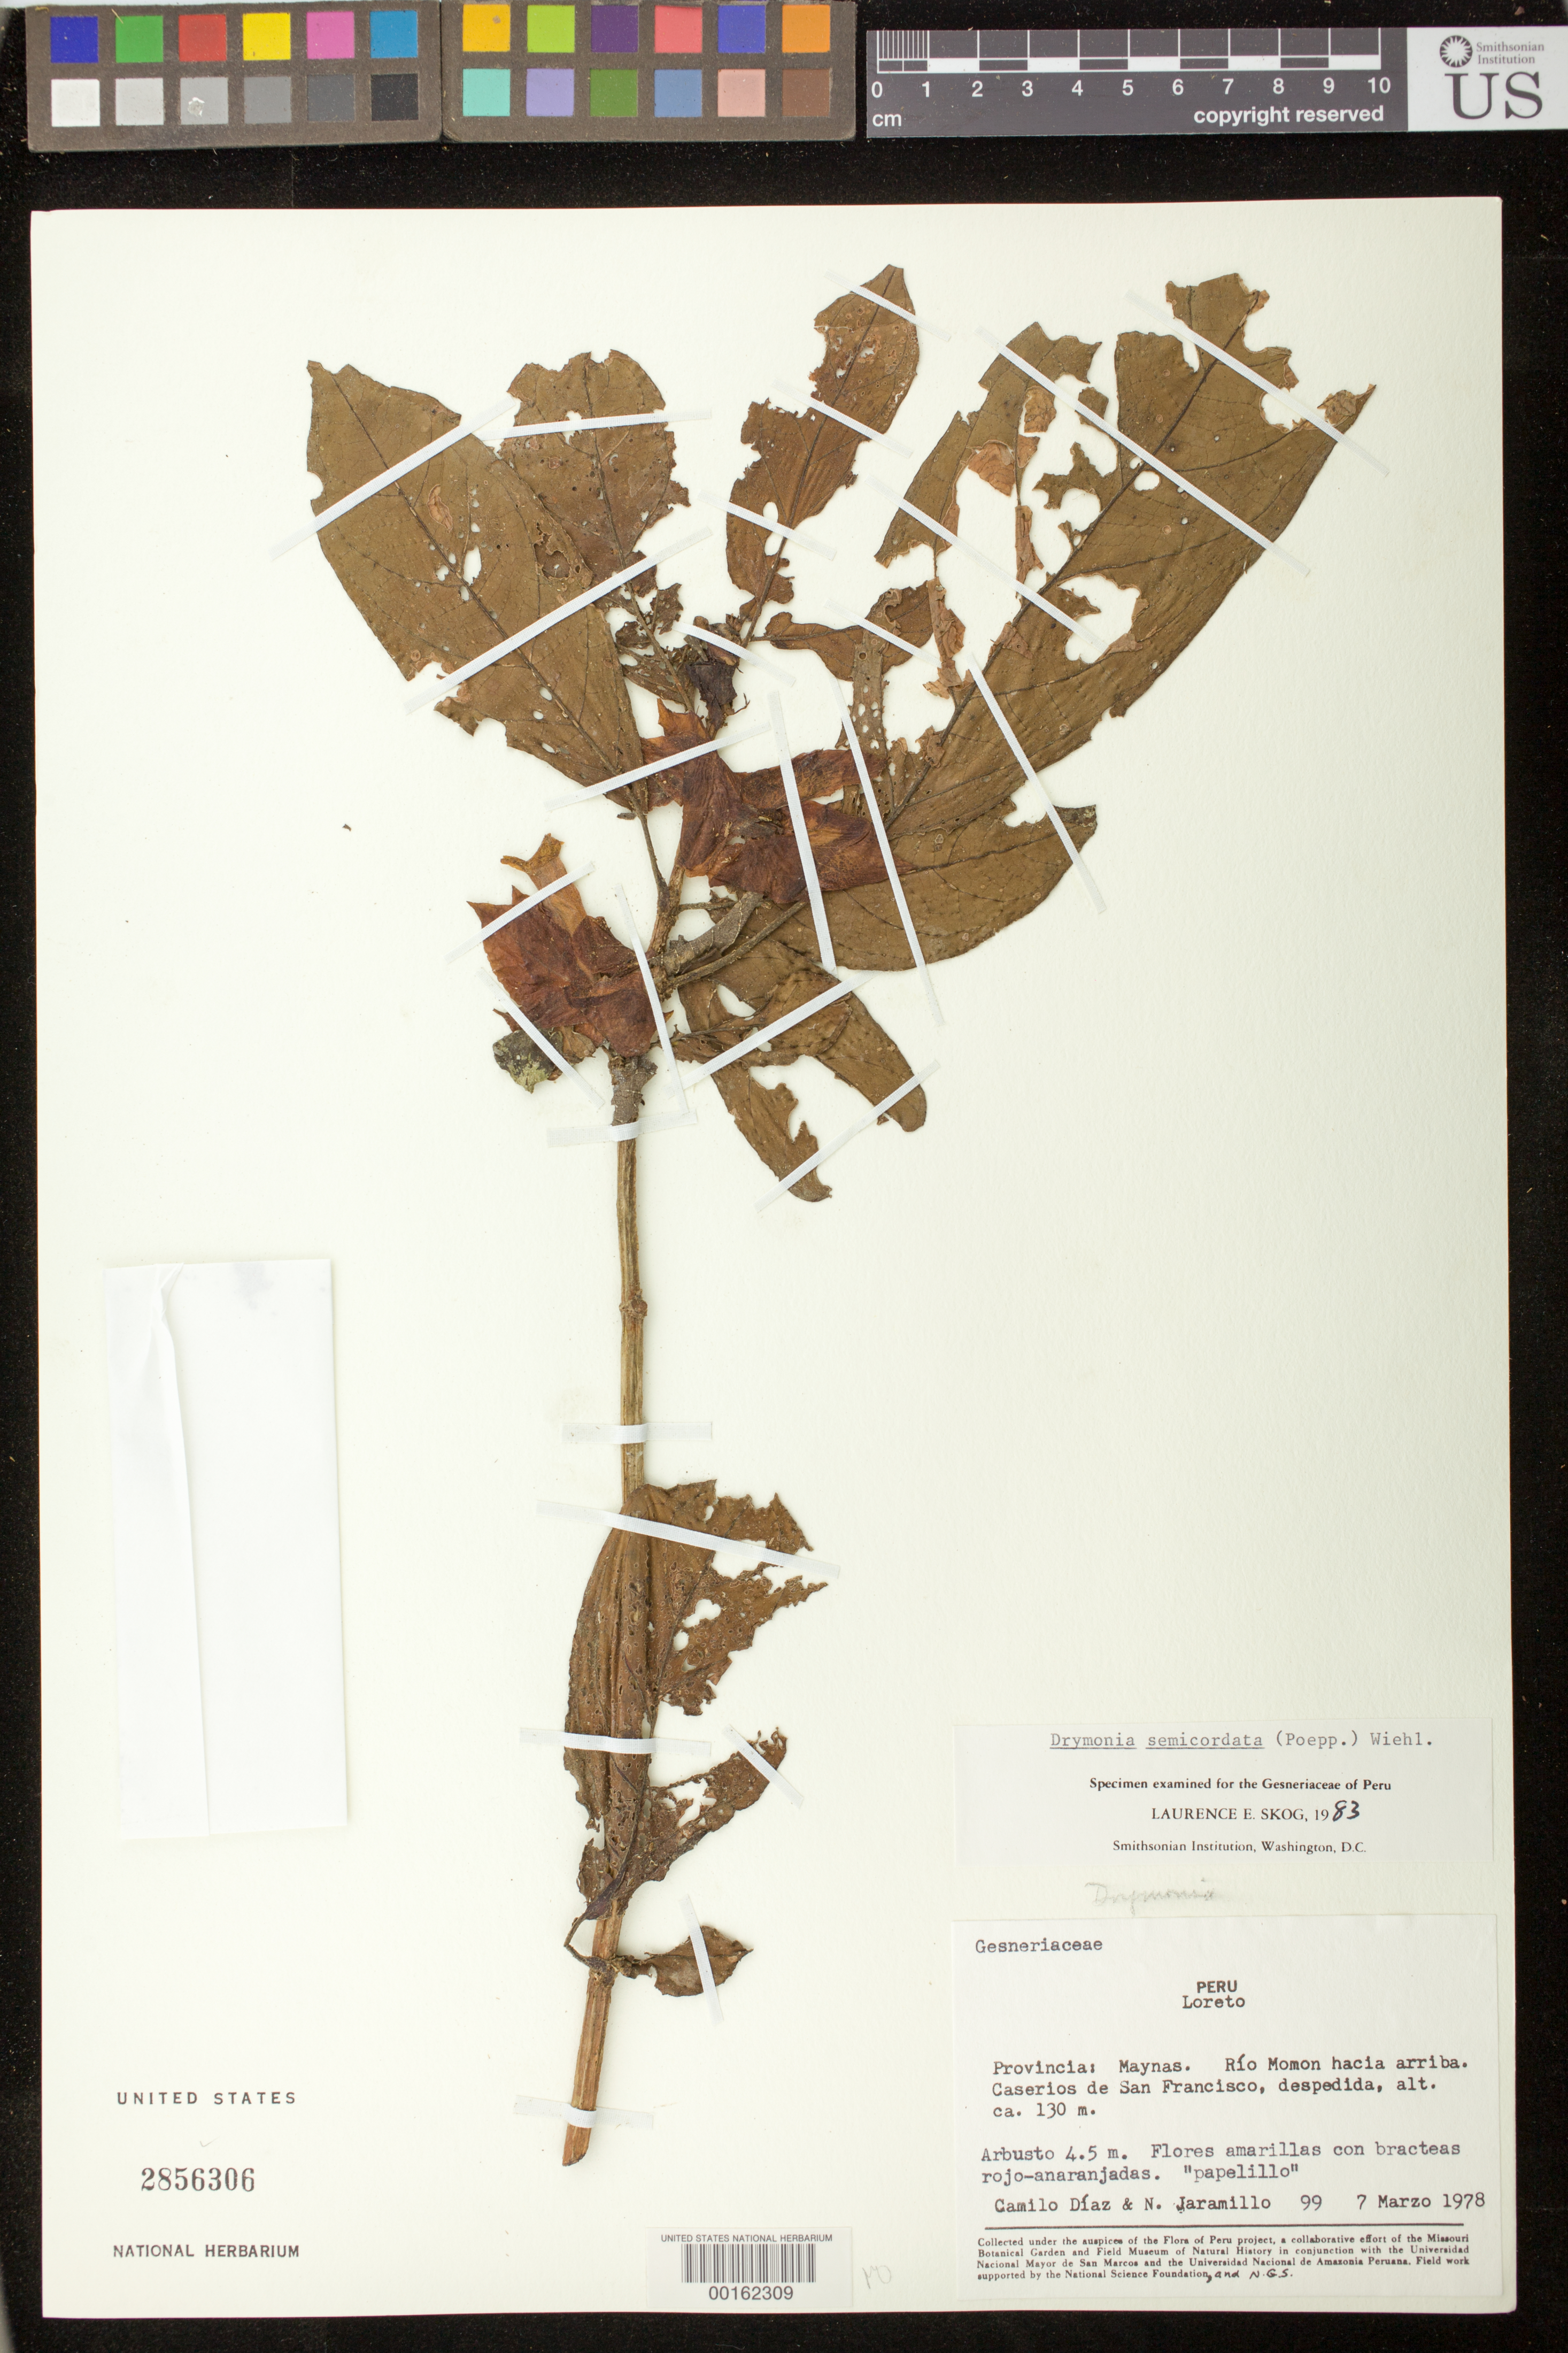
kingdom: Plantae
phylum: Tracheophyta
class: Magnoliopsida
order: Lamiales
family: Gesneriaceae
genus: Drymonia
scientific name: Drymonia semicordata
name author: (Poepp.) Wiehler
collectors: C. Díaz S. & N. Jaramillo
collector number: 99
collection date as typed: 07 Mar 1978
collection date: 1978-03-07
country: Peru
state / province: Loreto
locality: Prov. Maynas; Rio Momon Hacia Arriba, caserios of San Francisco, despedida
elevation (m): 130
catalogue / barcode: US 2856306